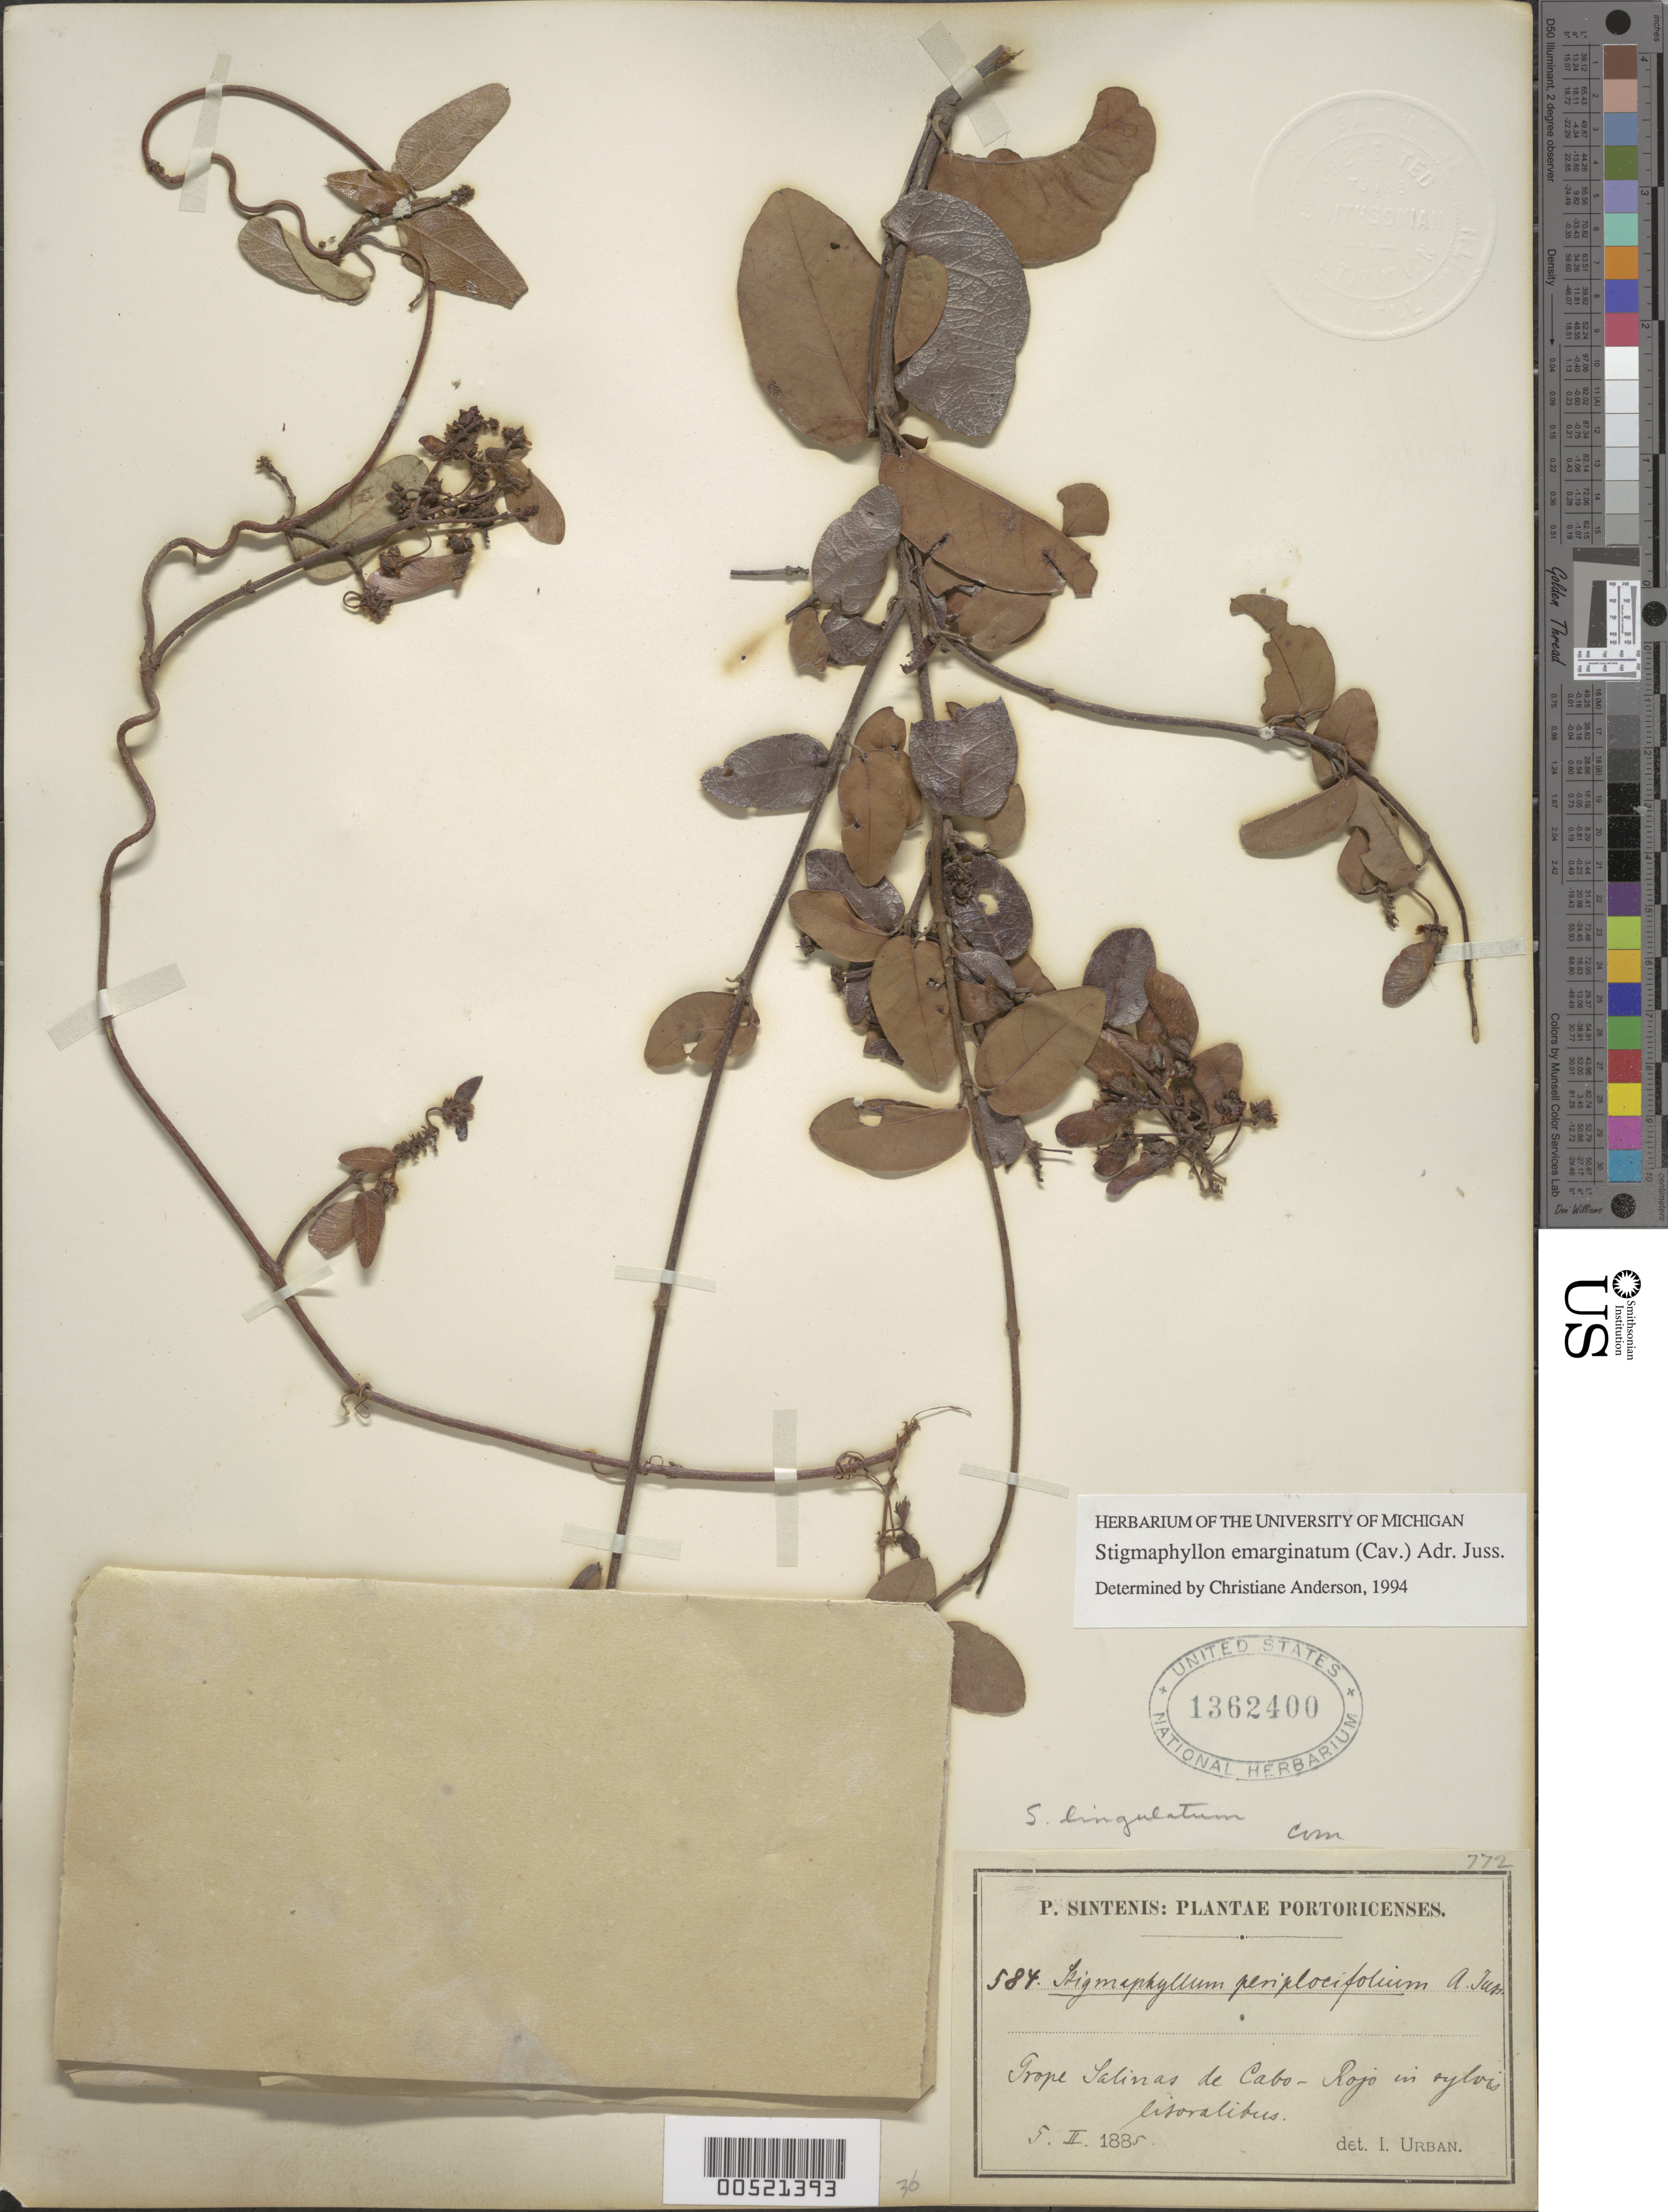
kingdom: Plantae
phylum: Tracheophyta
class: Magnoliopsida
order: Malpighiales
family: Malpighiaceae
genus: Stigmaphyllon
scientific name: Stigmaphyllon emarginatum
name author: (Cav.) A. Juss.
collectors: P. Sintenis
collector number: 584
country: Puerto Rico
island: Greater Antilles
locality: Close to Salinas de Cabo Rojo in coastal forest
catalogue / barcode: US 1362400